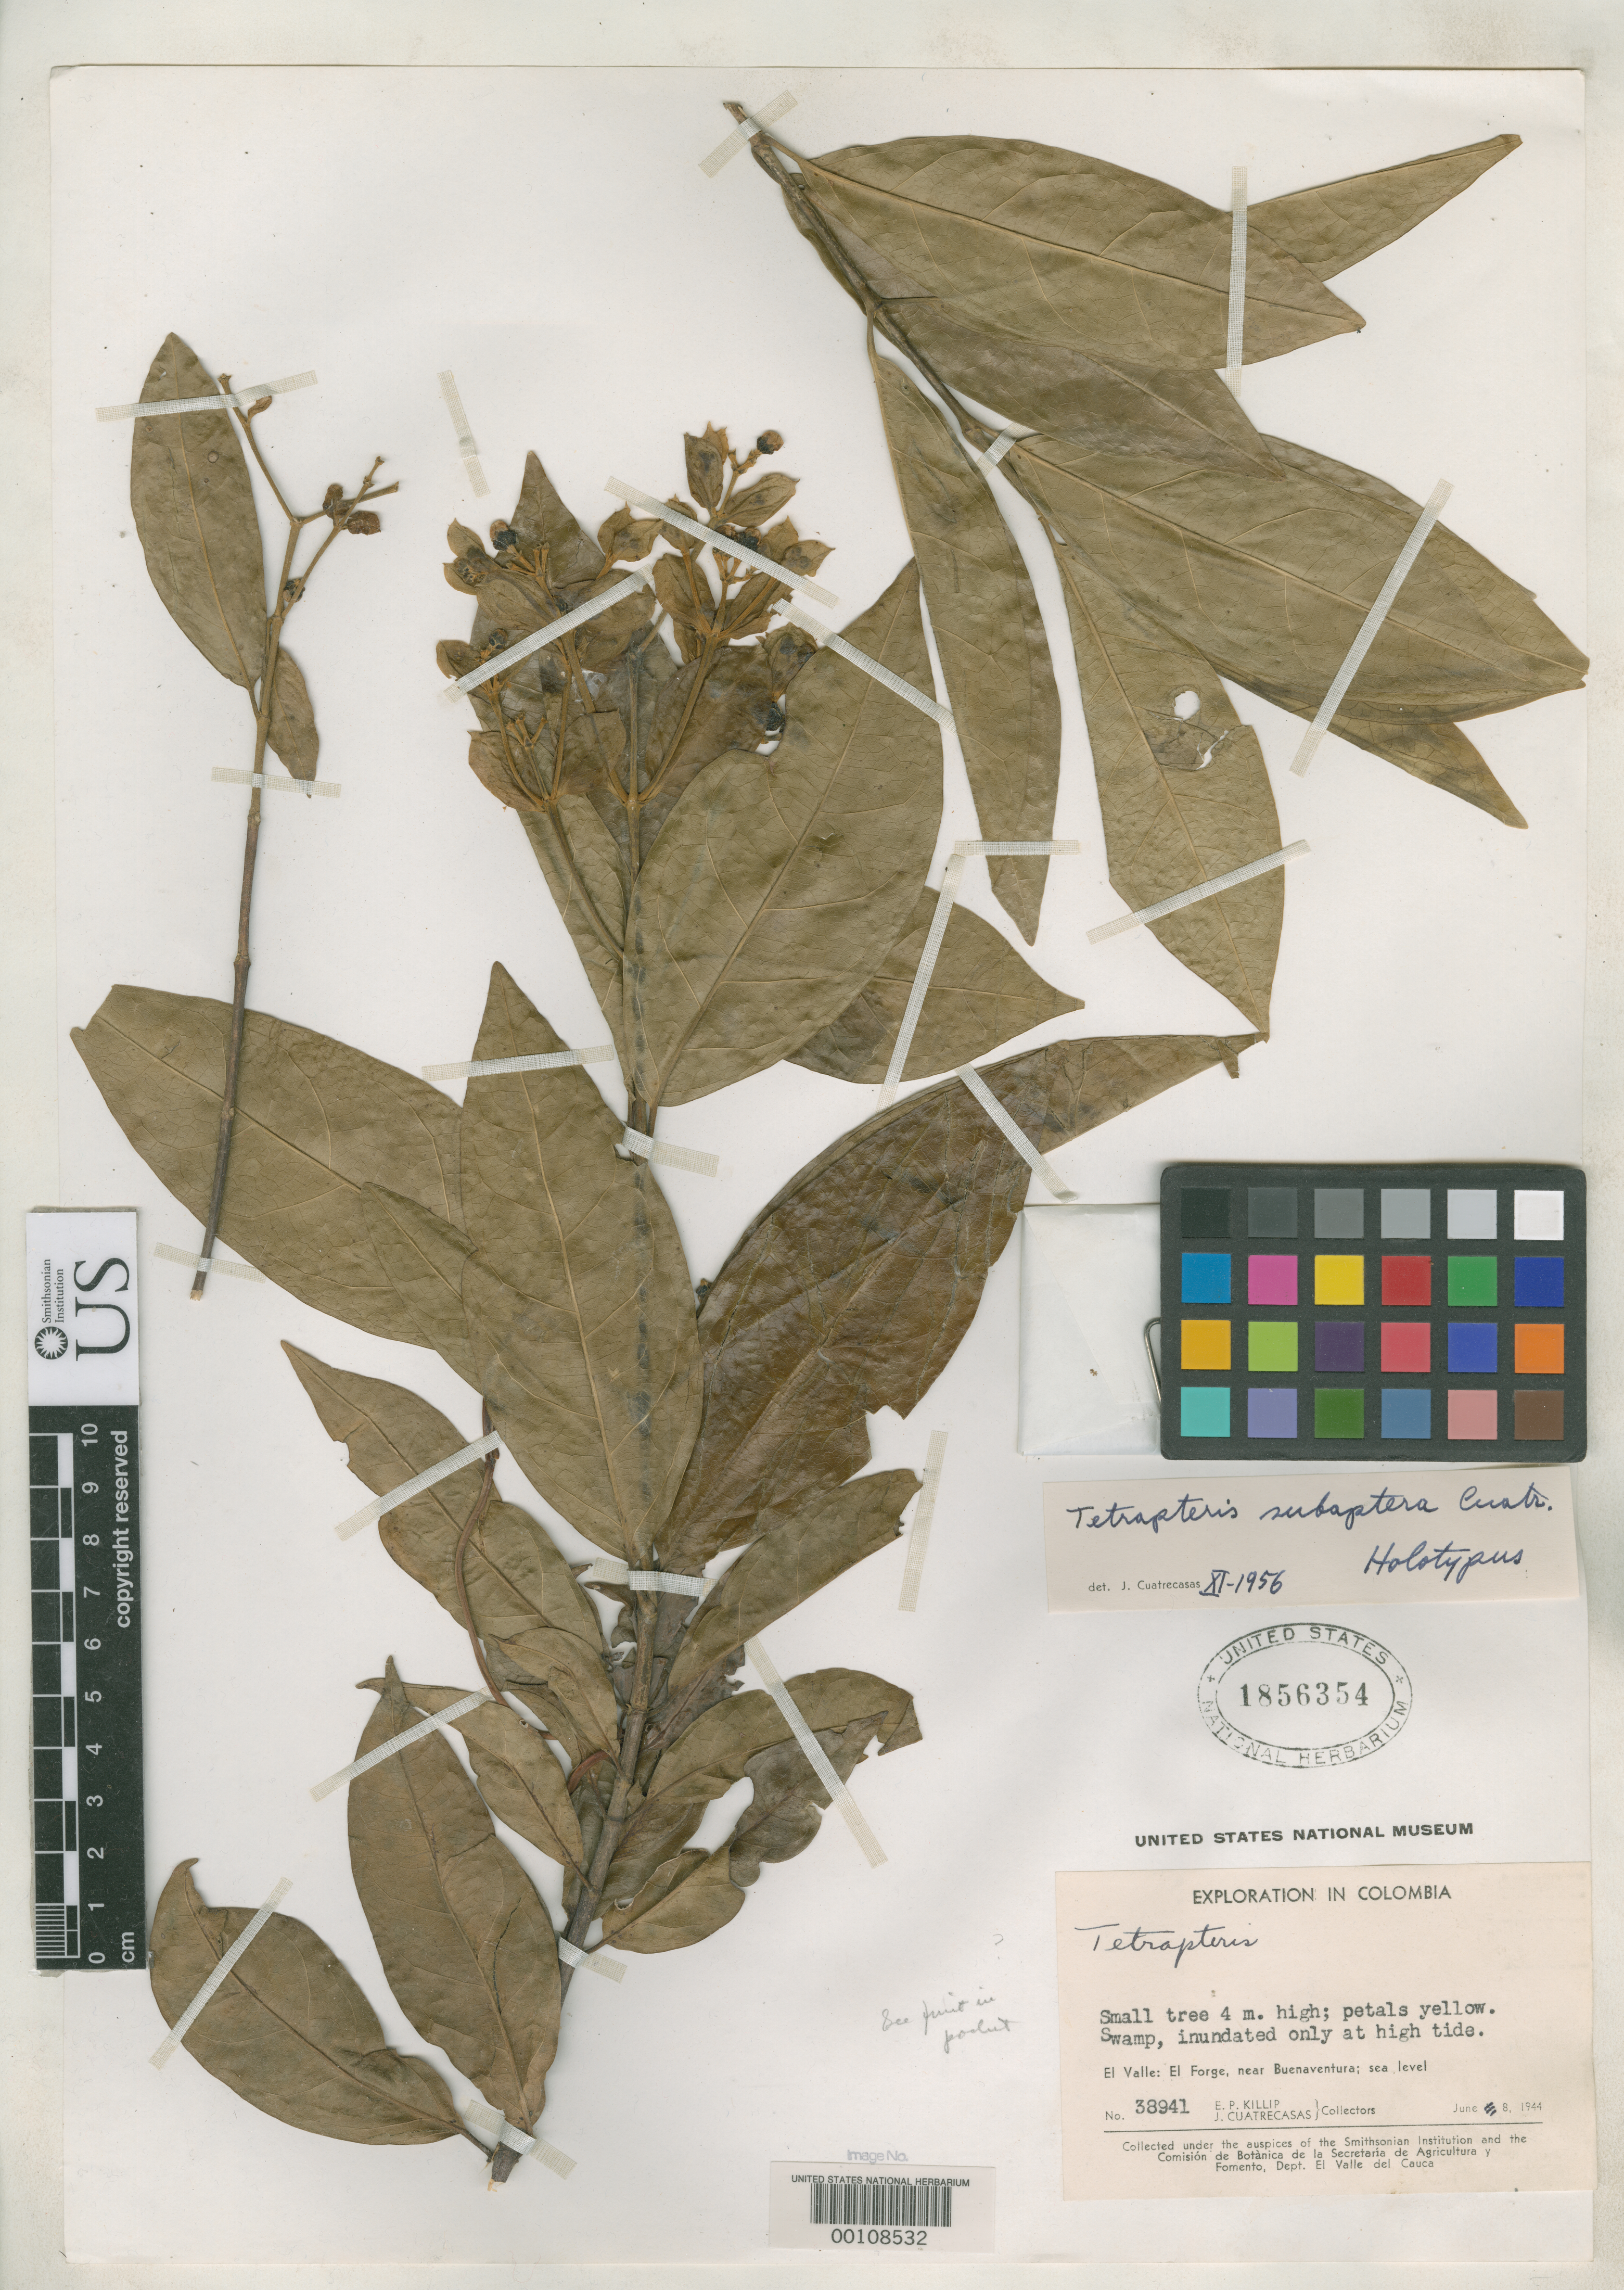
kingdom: Plantae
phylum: Tracheophyta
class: Magnoliopsida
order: Malpighiales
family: Malpighiaceae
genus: Tetrapterys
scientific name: Tetrapterys subaptera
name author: Cuatrec.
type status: Holotype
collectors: E. P. Killip & J. Cuatrecasas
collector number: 38941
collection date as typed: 08 Jun 1944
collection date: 1944-06-08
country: Colombia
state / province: Valle del Cauca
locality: El Forge near Buena Ventura.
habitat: Swamp, inundated only at high tide.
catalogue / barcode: US 1856354